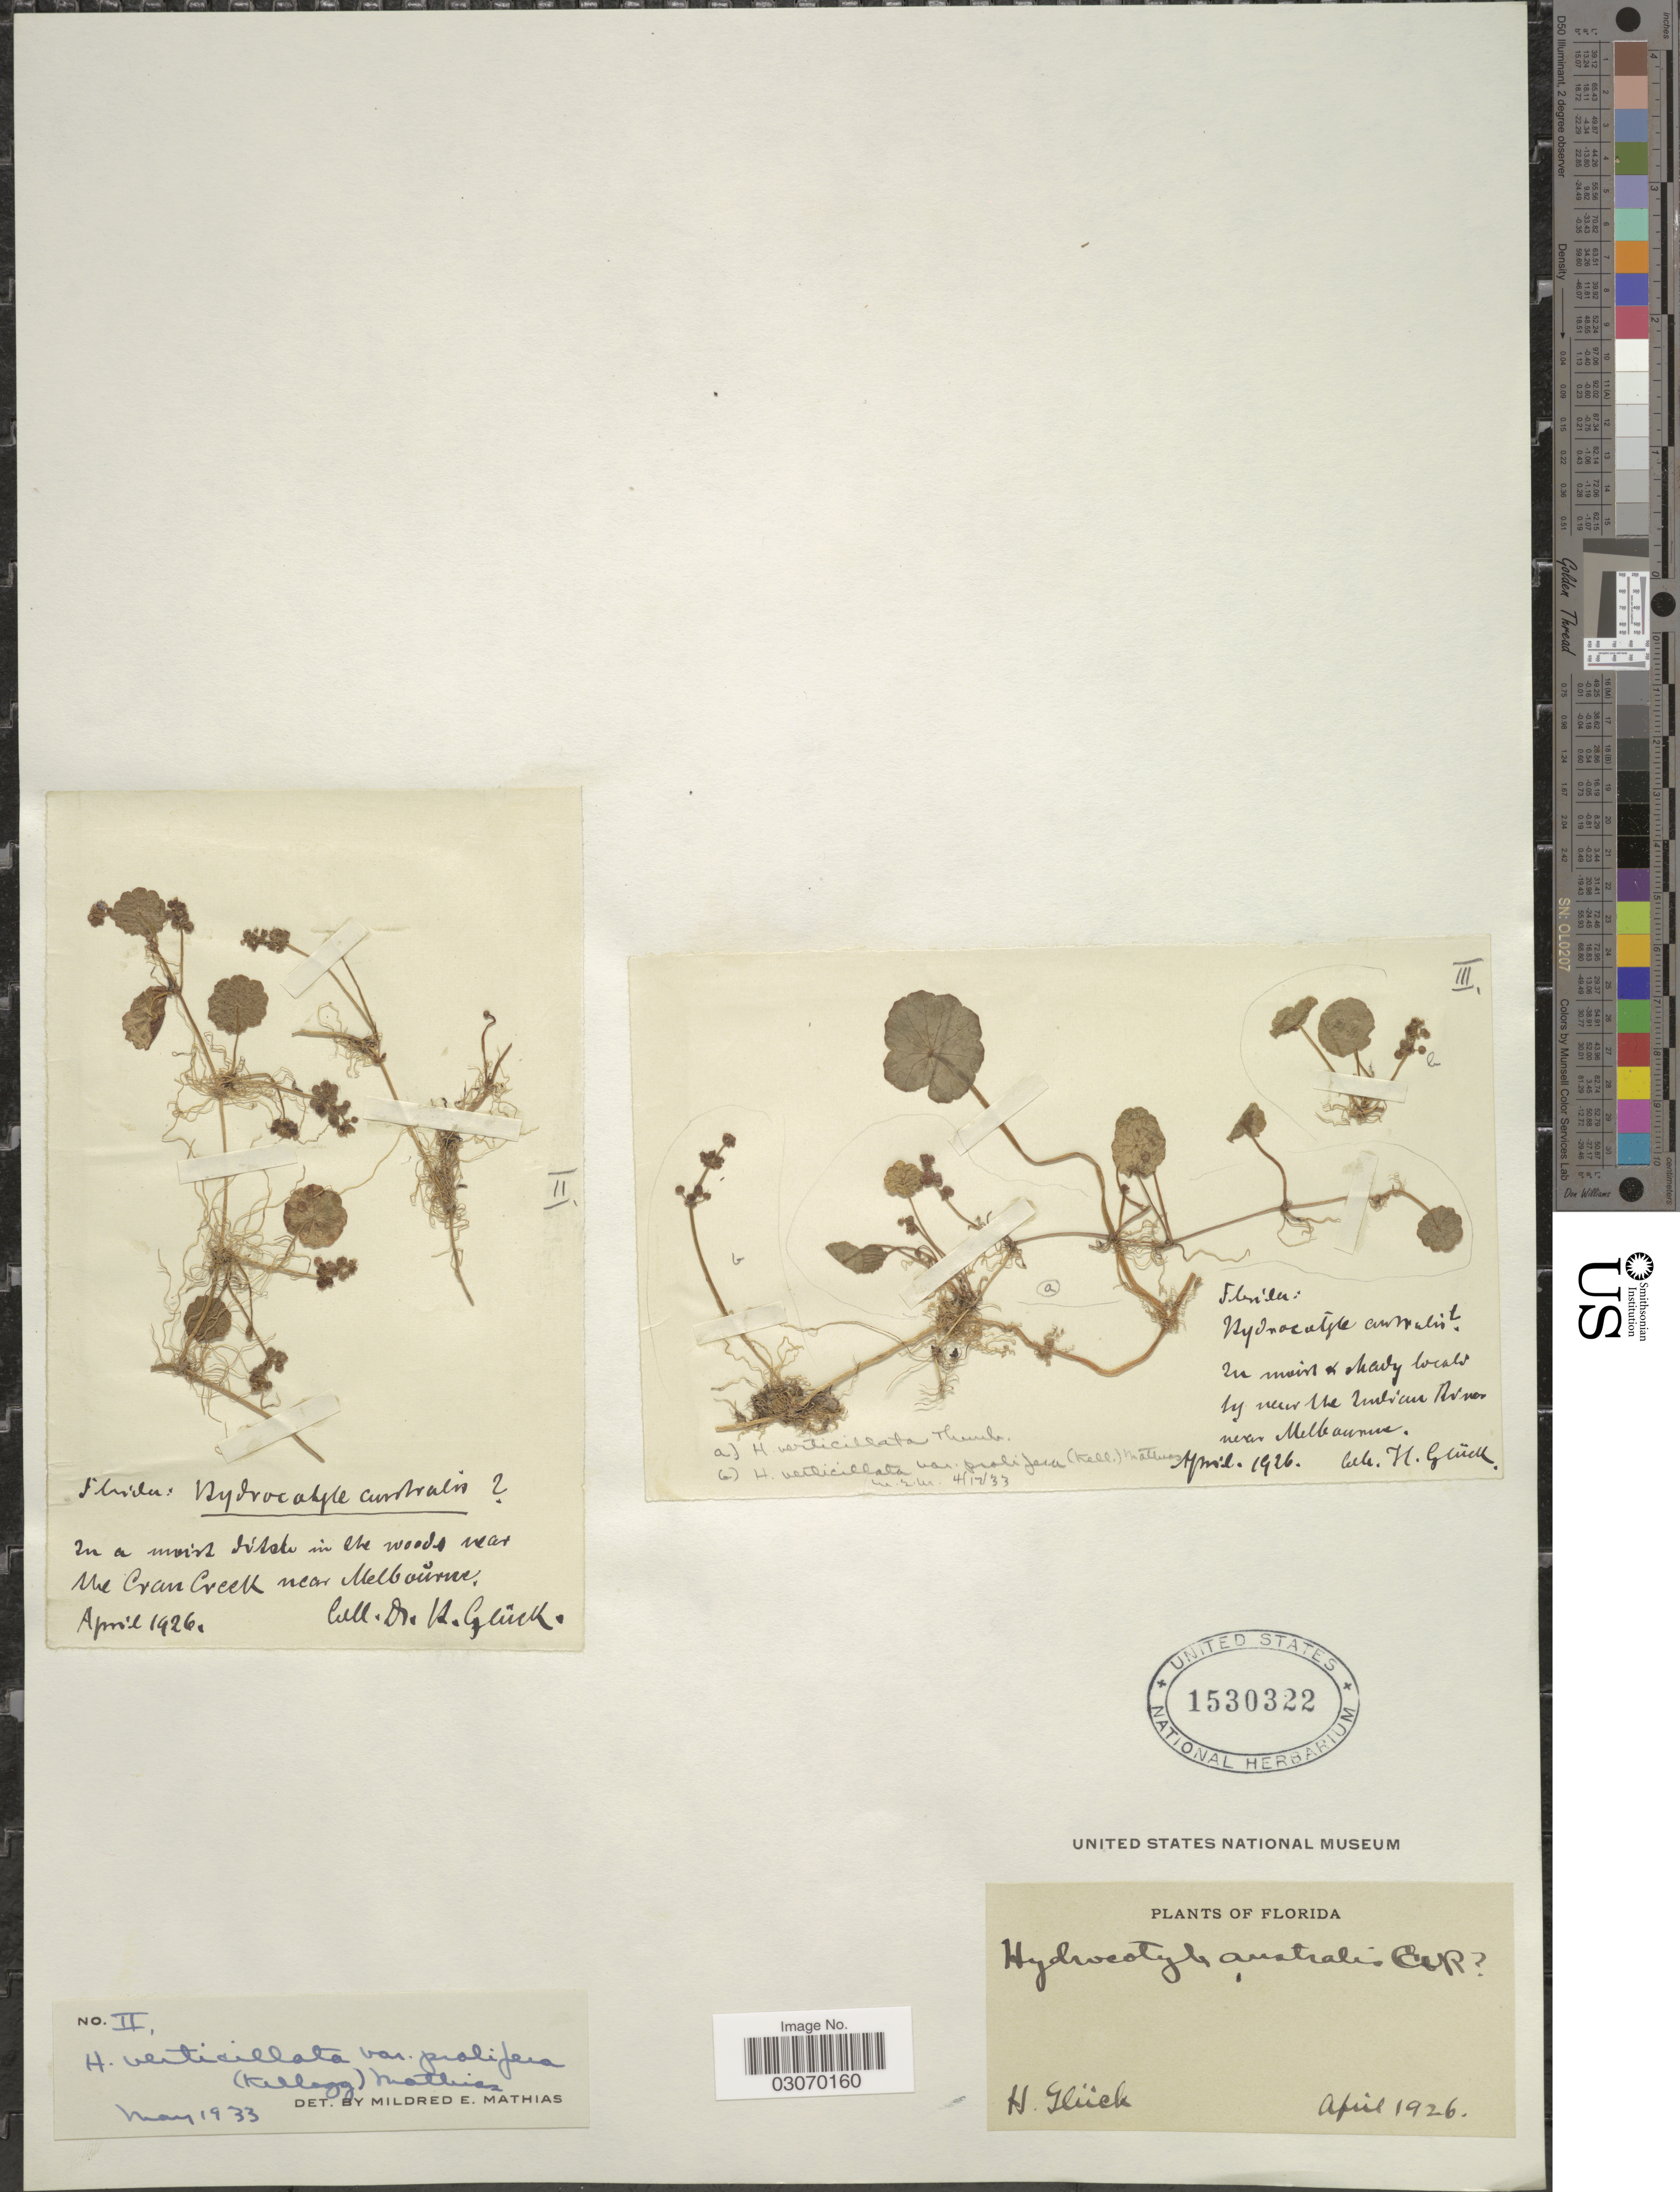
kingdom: Plantae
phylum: Tracheophyta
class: Magnoliopsida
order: Apiales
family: Araliaceae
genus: Hydrocotyle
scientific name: Hydrocotyle verticillata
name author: Thunb.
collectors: H. Glück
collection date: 1926-04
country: United States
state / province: Florida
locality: Near the Cran Creek near Melbourne. Near the Indian River near Melbourne.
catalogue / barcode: US 1530322